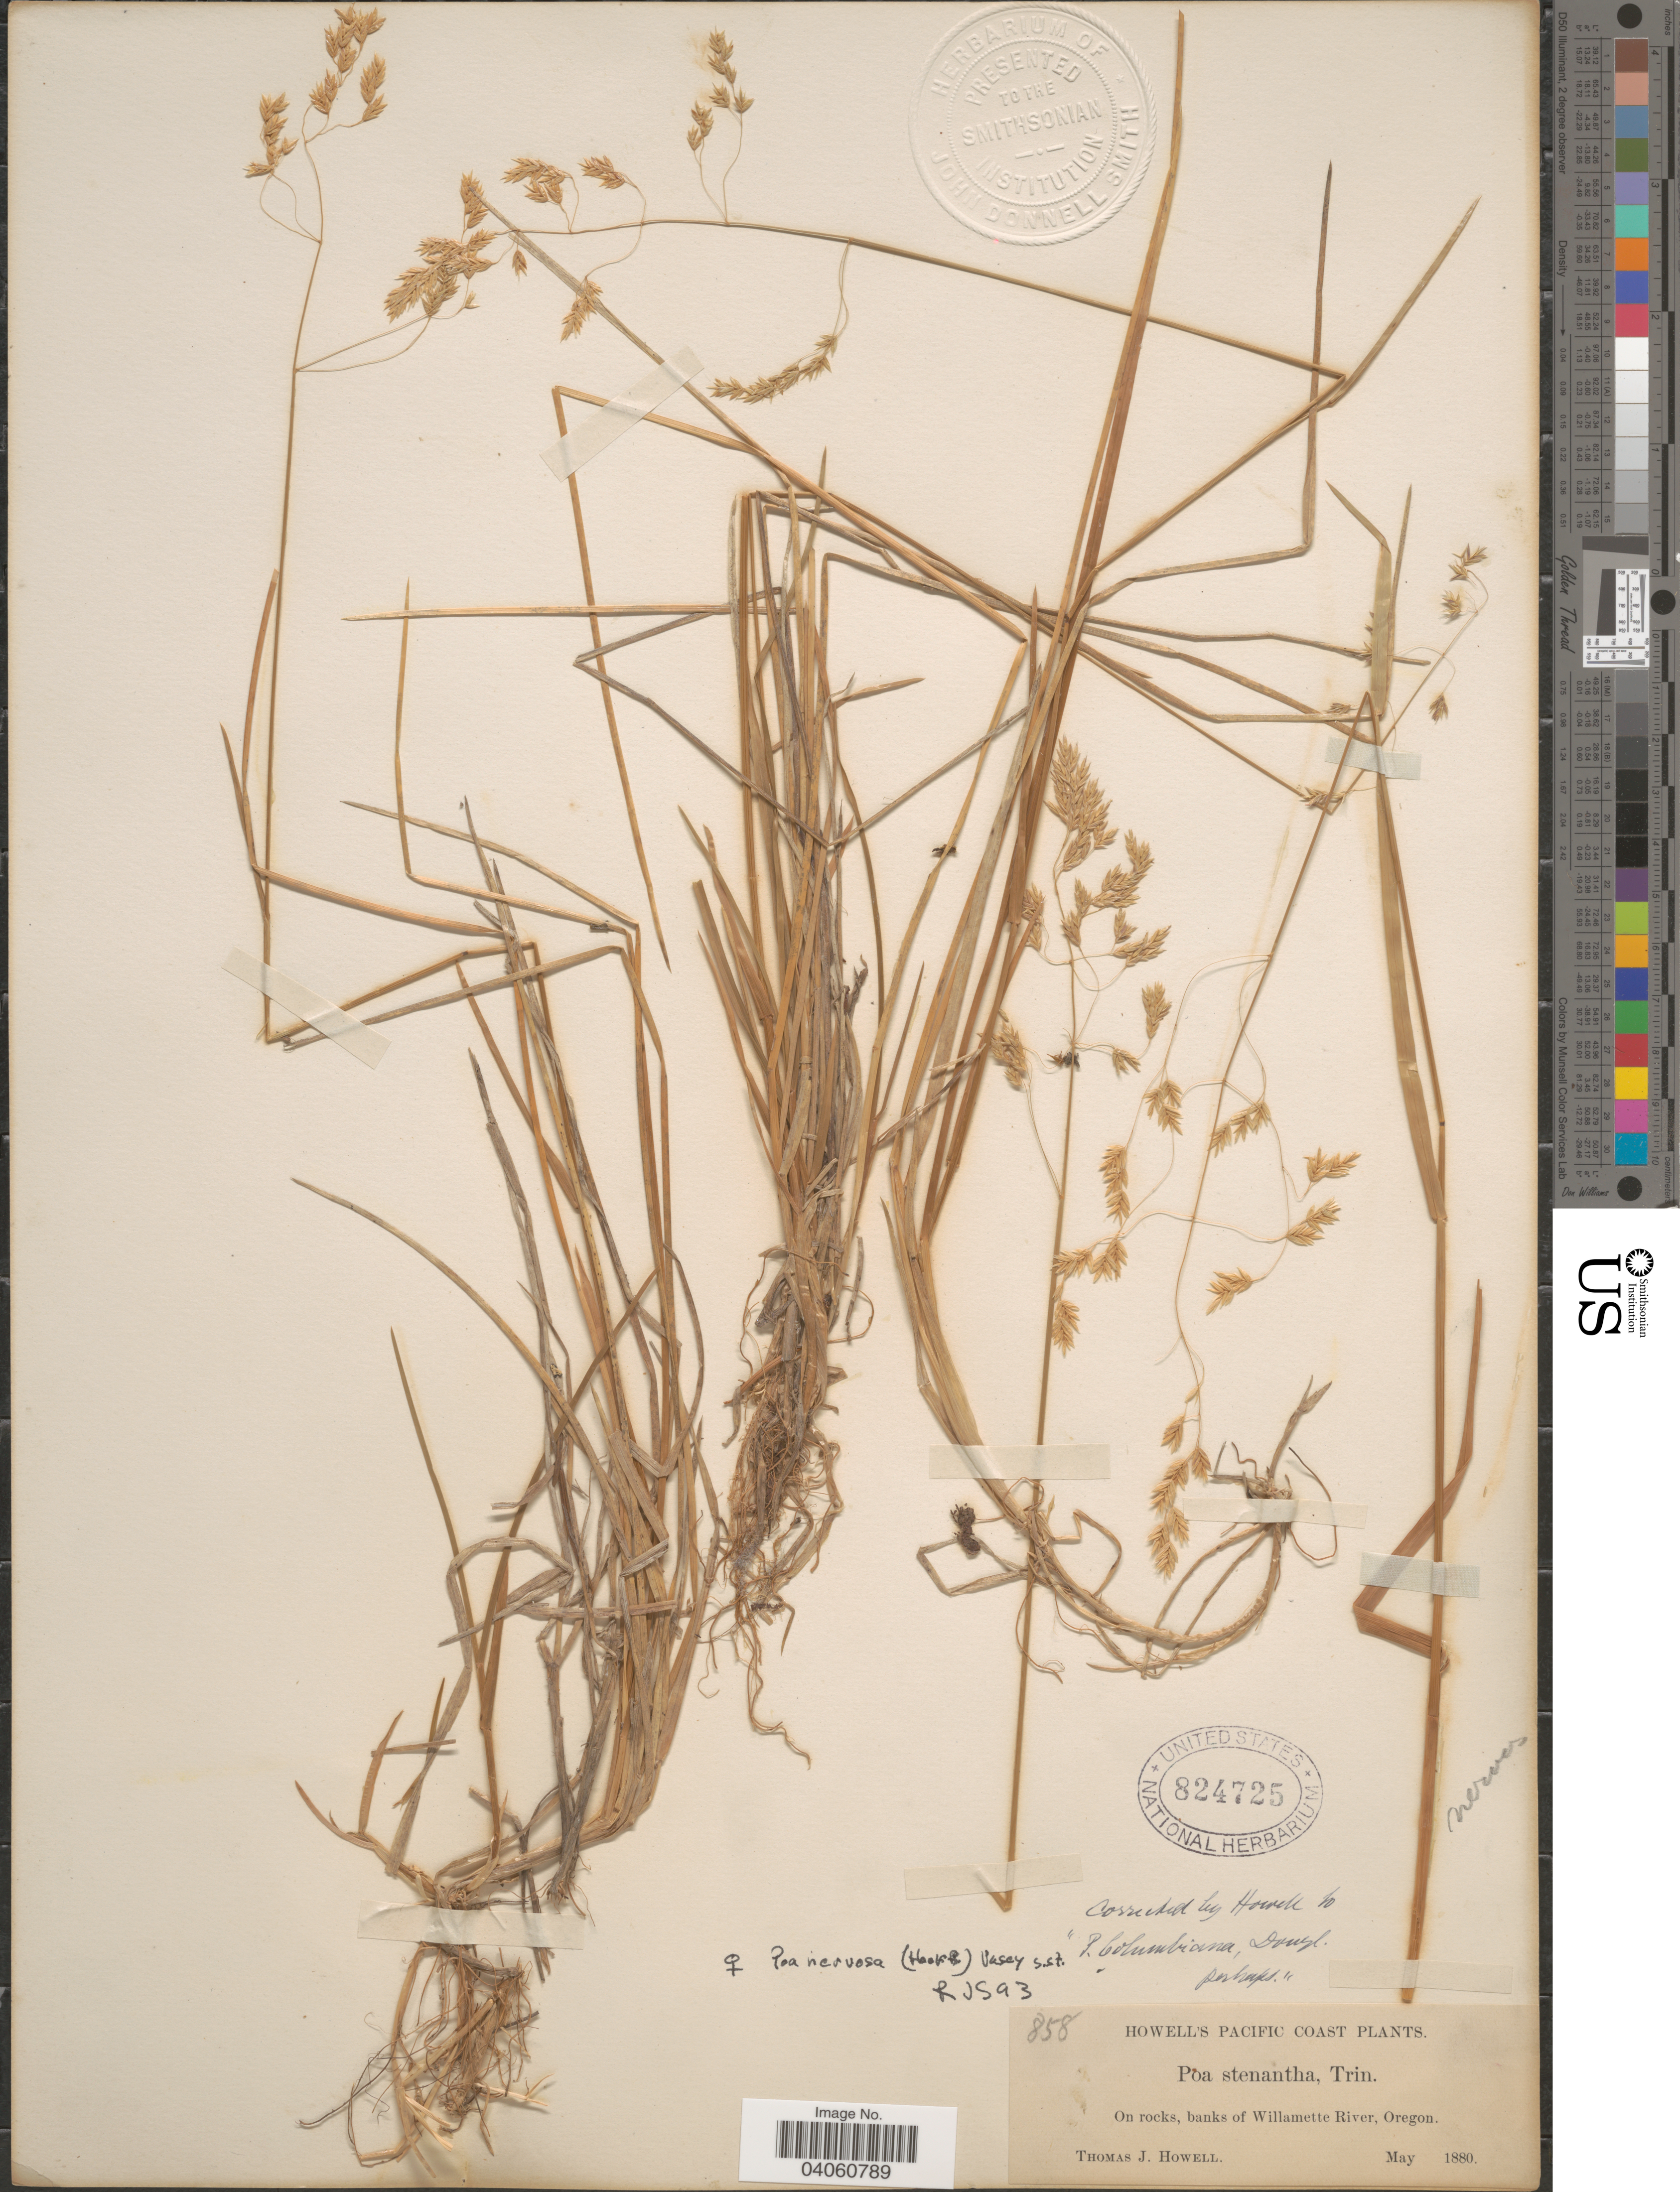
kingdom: Plantae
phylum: Tracheophyta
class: Liliopsida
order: Poales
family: Poaceae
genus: Poa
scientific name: Poa nervosa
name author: (Hook.) Vasey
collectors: T. J. Howell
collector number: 858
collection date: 1880-05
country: United States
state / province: Oregon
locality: Pacific Coast. Banks of Willamette River.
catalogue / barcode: US 824725